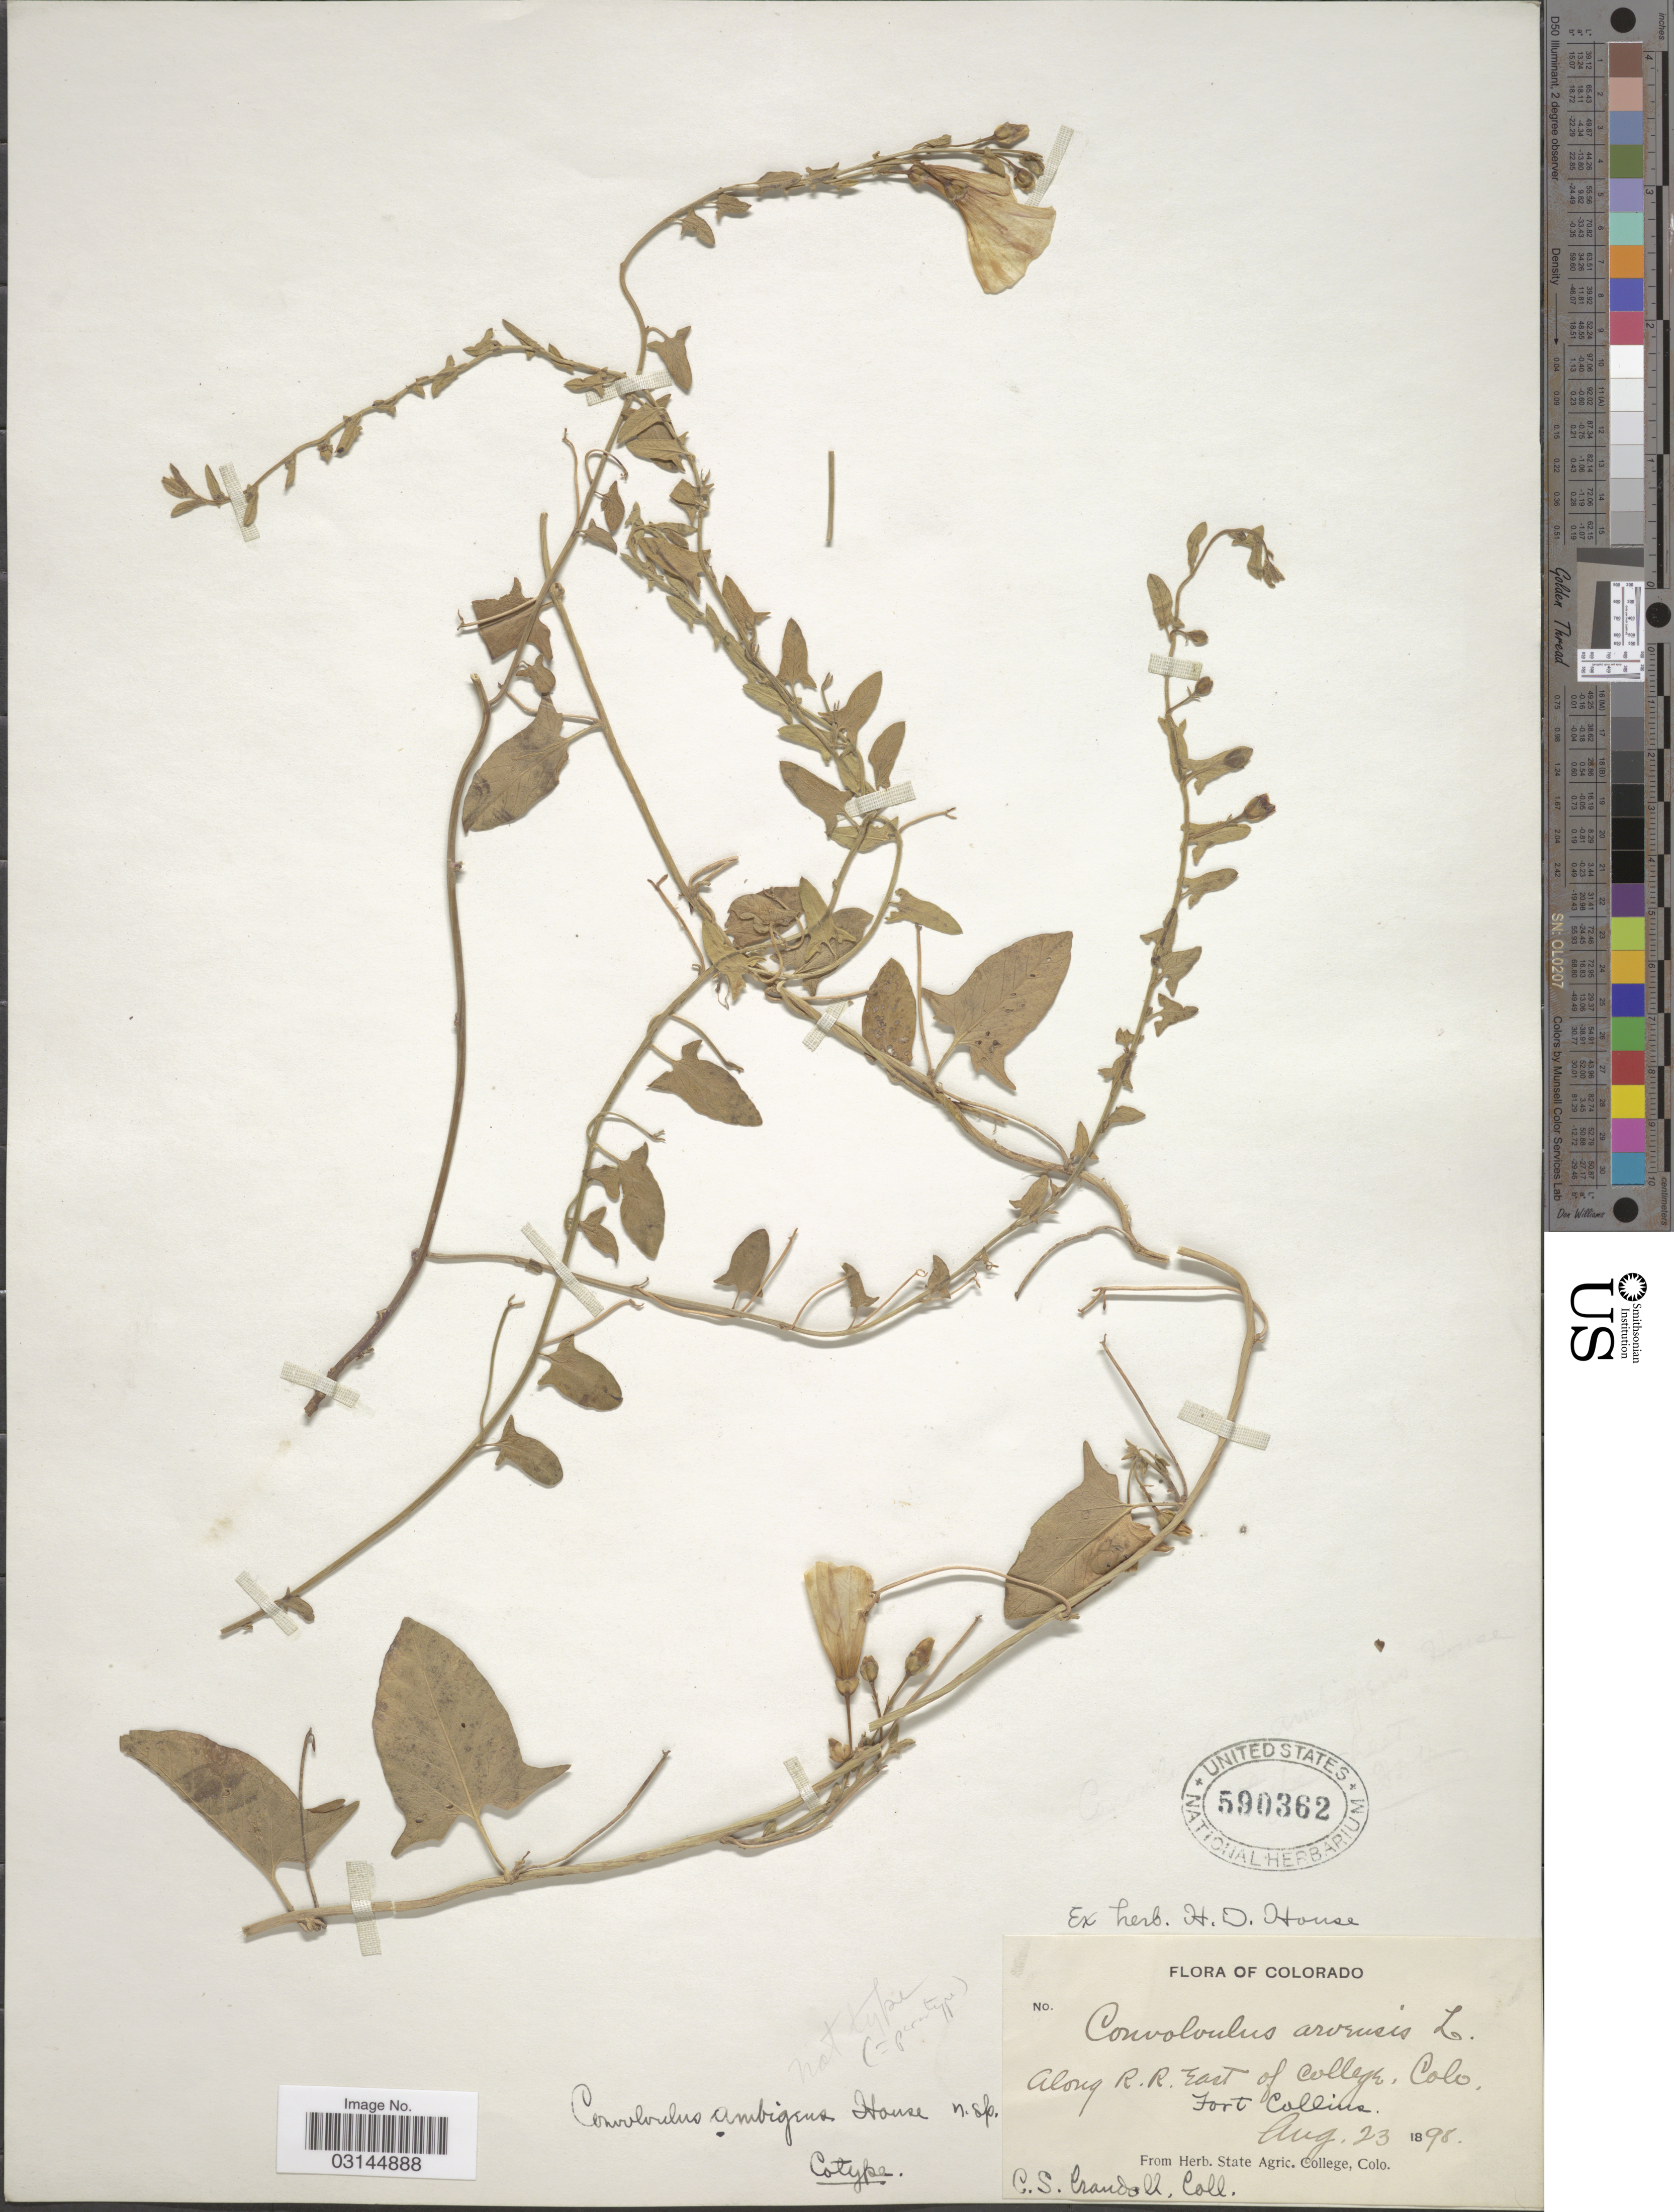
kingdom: Plantae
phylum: Tracheophyta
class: Magnoliopsida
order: Solanales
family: Convolvulaceae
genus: Convolvulus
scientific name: Convolvulus ambigens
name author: House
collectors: C. Crandall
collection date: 1898-08-23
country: United States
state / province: Colorado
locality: Along R.R. East of College, Fort Collins.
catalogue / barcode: US 590362